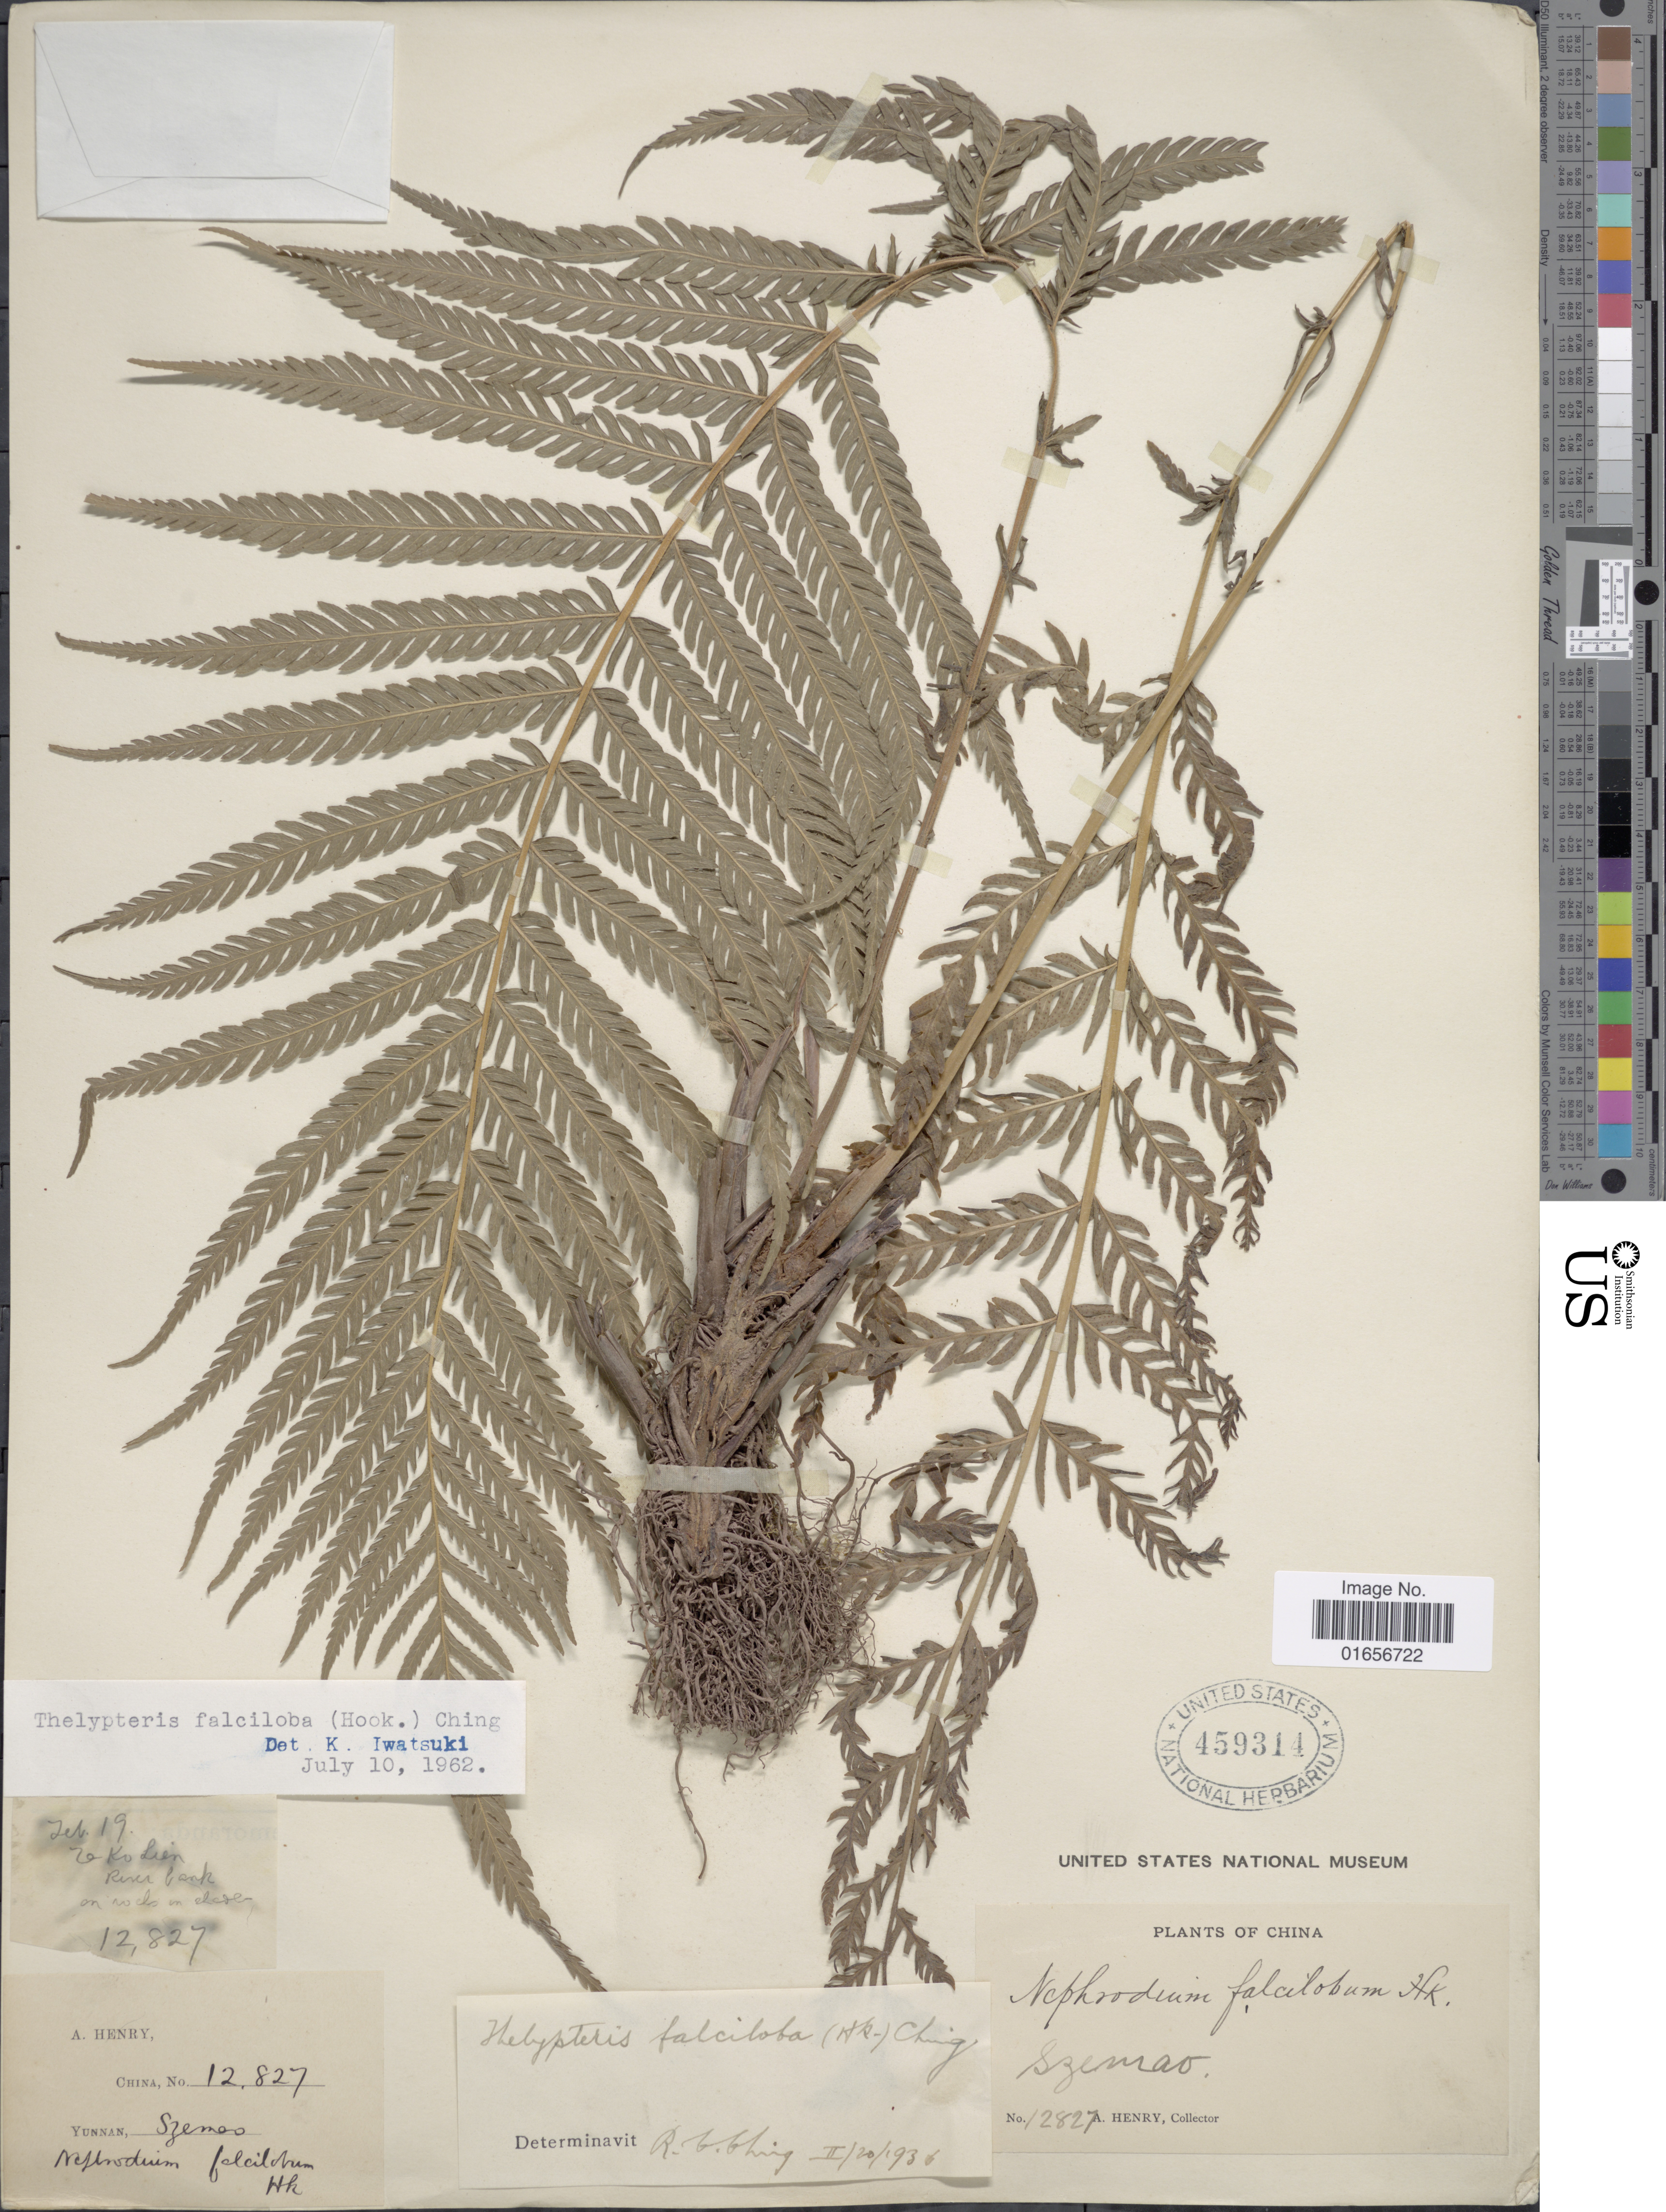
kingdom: Plantae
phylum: Tracheophyta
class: Polypodiopsida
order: Polypodiales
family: Thelypteridaceae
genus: Pseudocyclosorus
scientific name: Pseudocyclosorus falcilobus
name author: (Hook.) Ching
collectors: A. Henry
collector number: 12827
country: China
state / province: Yunnan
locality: Szemao, Ze Ko Lien river bank.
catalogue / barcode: US 459314